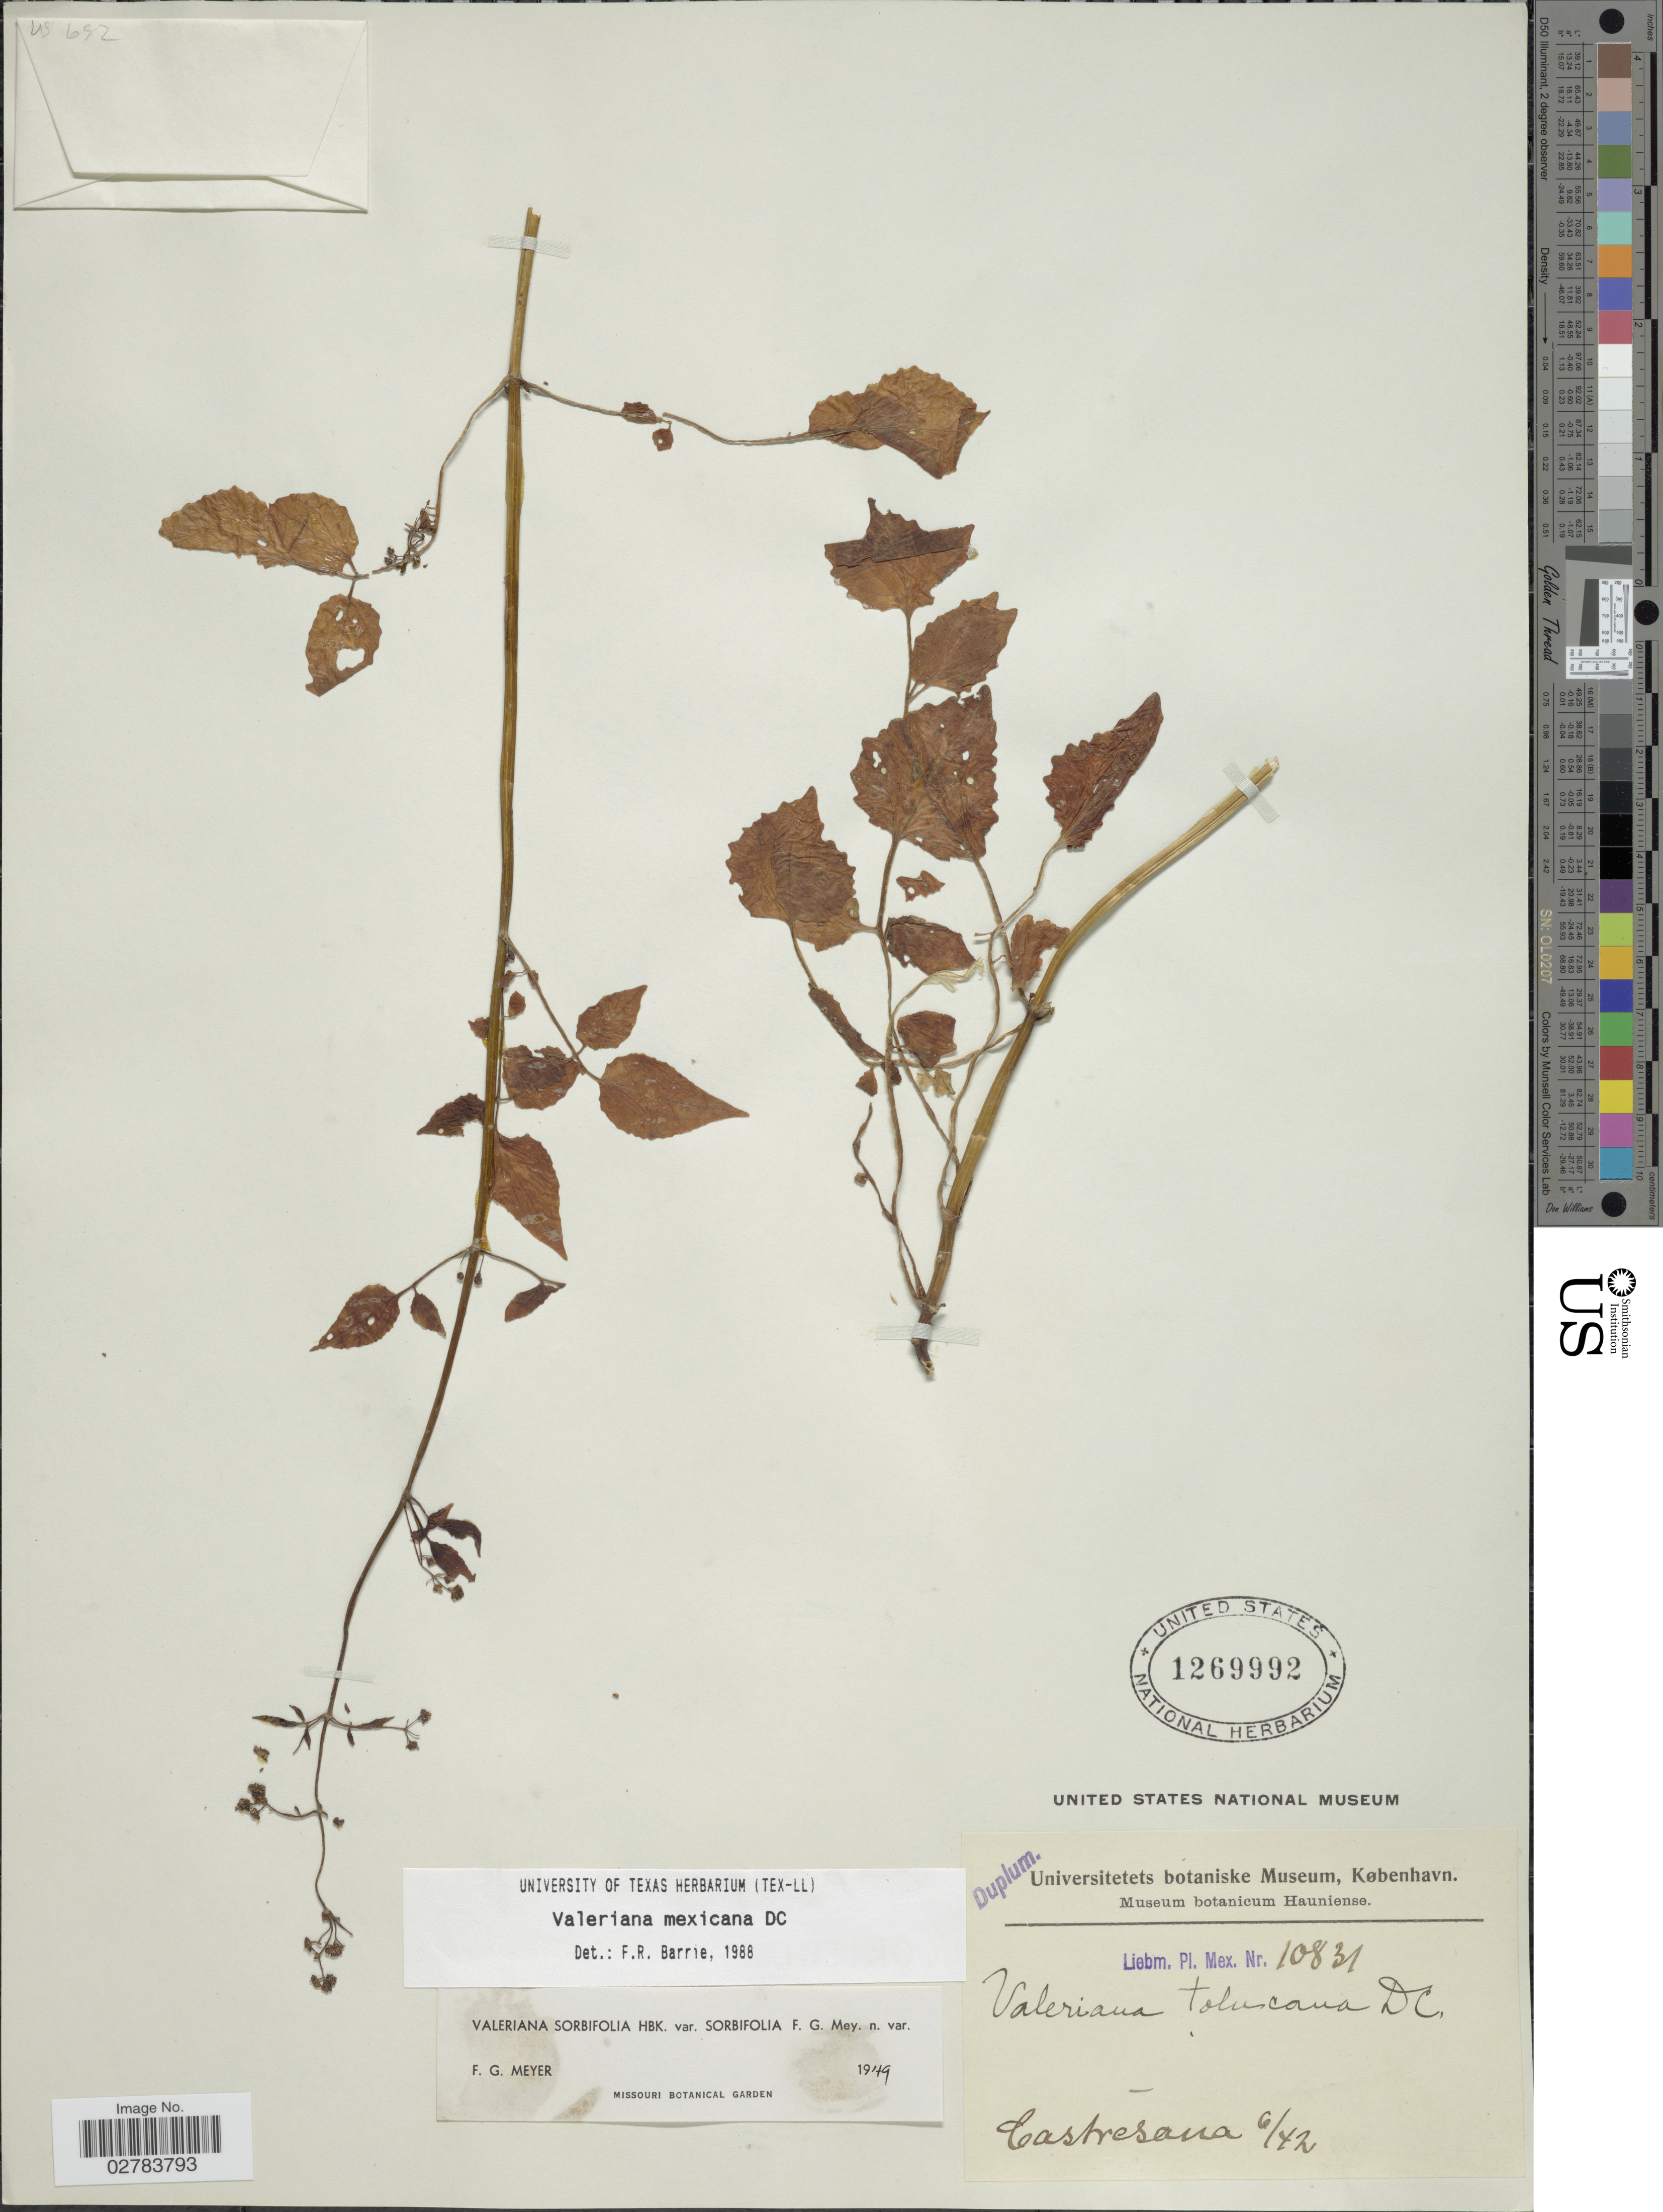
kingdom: Plantae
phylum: Tracheophyta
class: Magnoliopsida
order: Dipsacales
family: Caprifoliaceae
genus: Valeriana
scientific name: Valeriana mexicana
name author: DC.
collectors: Liebm.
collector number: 10831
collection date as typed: Transcribed d/m/y: /6/42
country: Mexico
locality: Castrésana.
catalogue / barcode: US 1269992